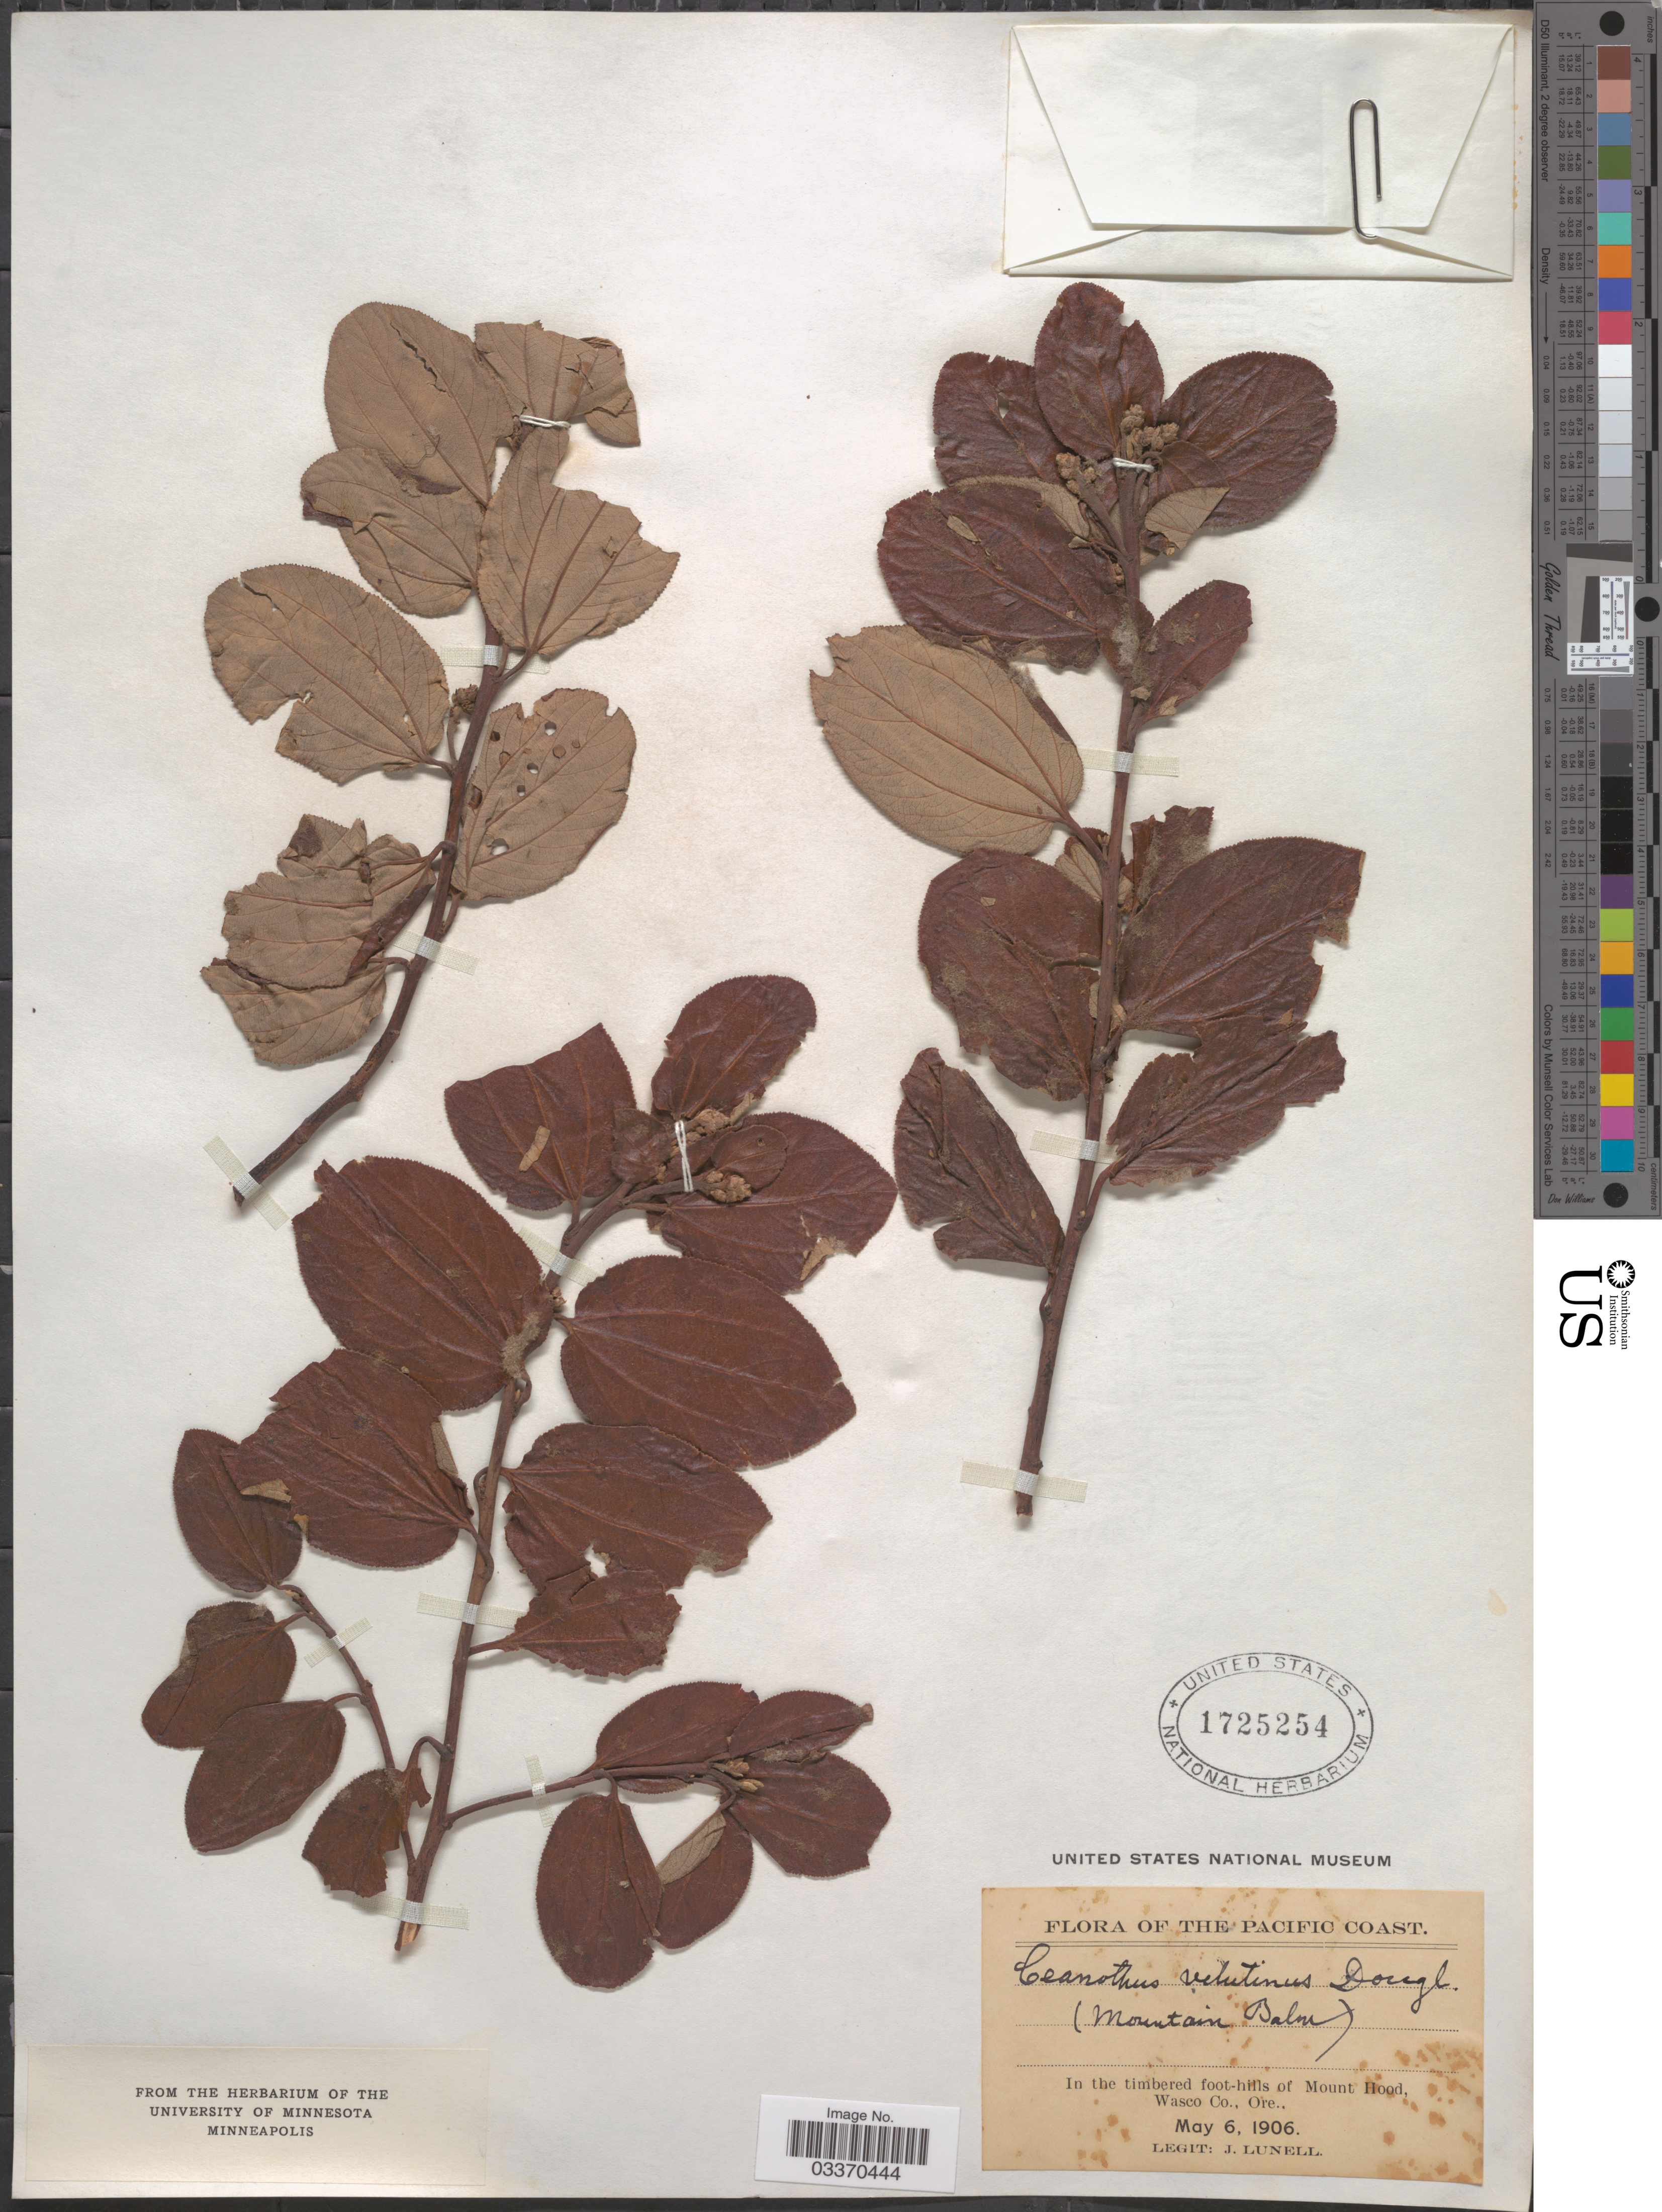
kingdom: Plantae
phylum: Tracheophyta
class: Magnoliopsida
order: Rosales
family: Rhamnaceae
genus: Ceanothus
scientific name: Ceanothus velutinus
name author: Douglas ex Hook.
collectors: J. Lunell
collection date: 1906-05-06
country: United States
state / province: Oregon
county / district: Wasco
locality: The Pacific Coast. In the timbered foot-hills of Mount Hood, Wasco Co.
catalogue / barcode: US 1725254